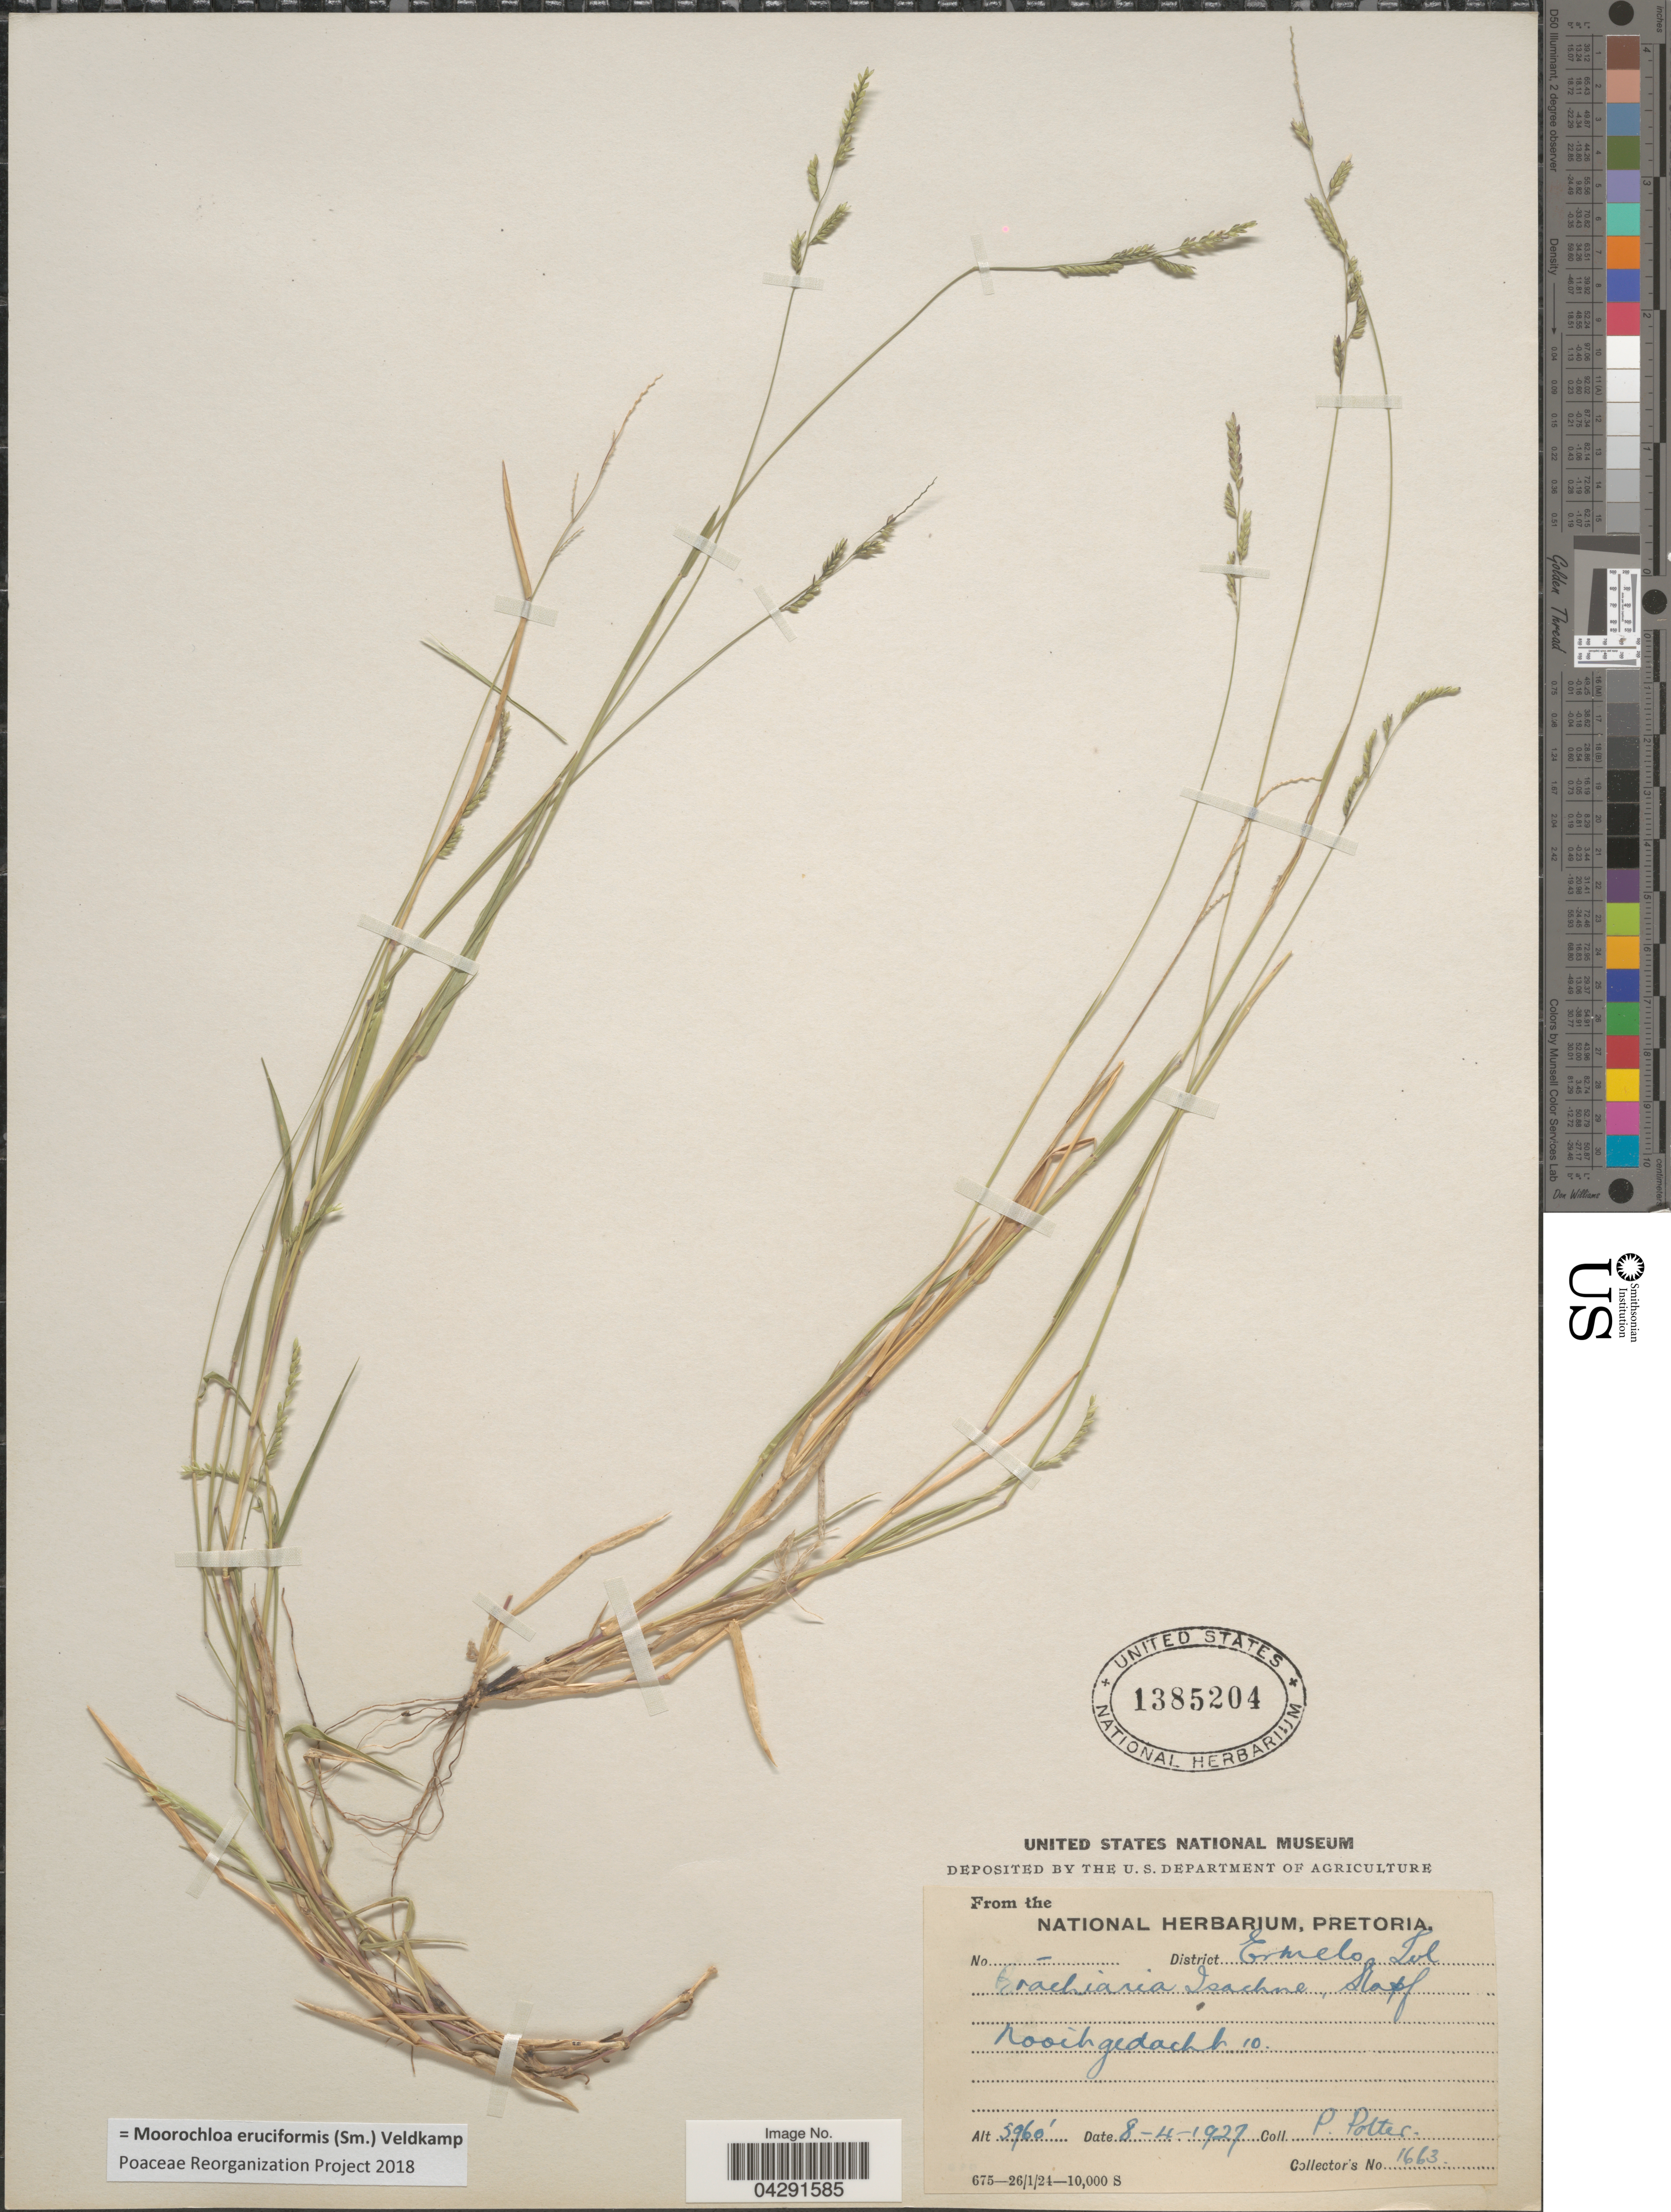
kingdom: Plantae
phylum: Tracheophyta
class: Liliopsida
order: Poales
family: Poaceae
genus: Moorochloa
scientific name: Moorochloa eruciformis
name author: (Sm.) Veldkamp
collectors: P. Potter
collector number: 1663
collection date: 1929-04-08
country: South Africa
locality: District Ermelo, Tvl. Nooitgedacht 10.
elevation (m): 1817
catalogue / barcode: US 1385204